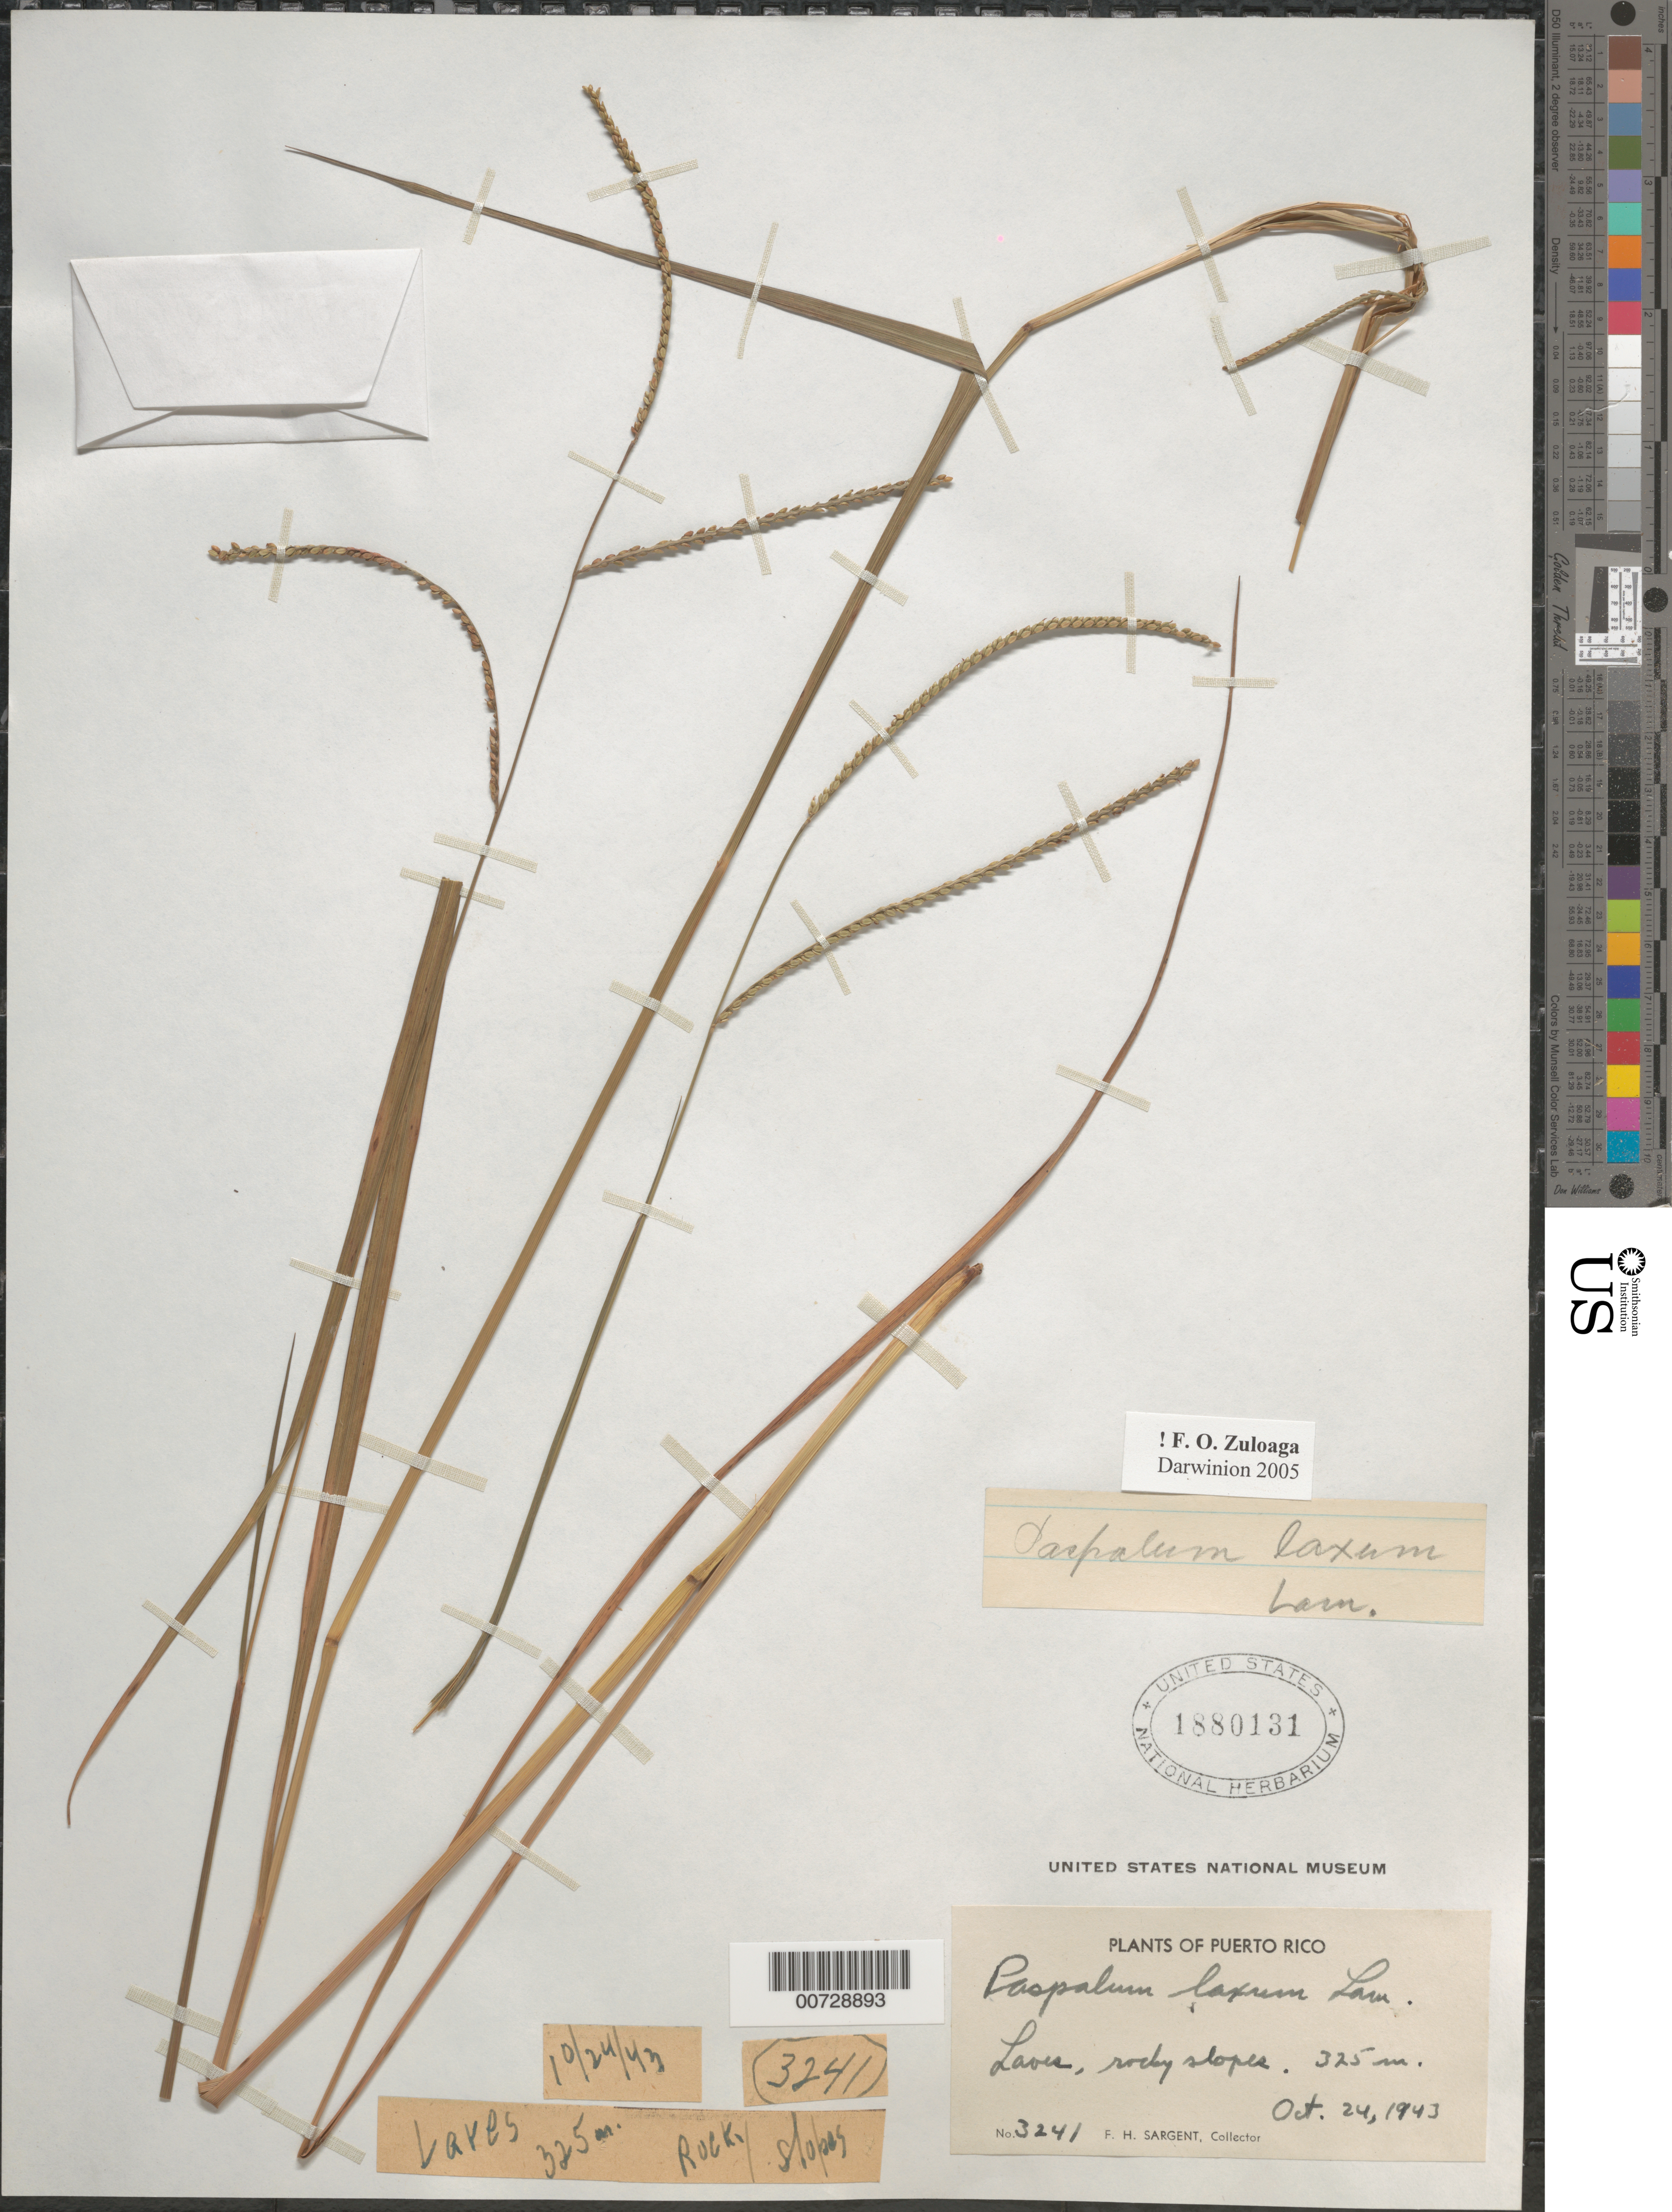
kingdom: Plantae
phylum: Tracheophyta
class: Liliopsida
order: Poales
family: Poaceae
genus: Paspalum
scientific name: Paspalum laxum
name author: Lam.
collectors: F. H. Sargent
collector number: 3241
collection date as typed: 24 Oct 1943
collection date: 1943-10-24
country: Puerto Rico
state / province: Lares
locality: Lares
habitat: Rocky slopes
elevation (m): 325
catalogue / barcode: US 1880131